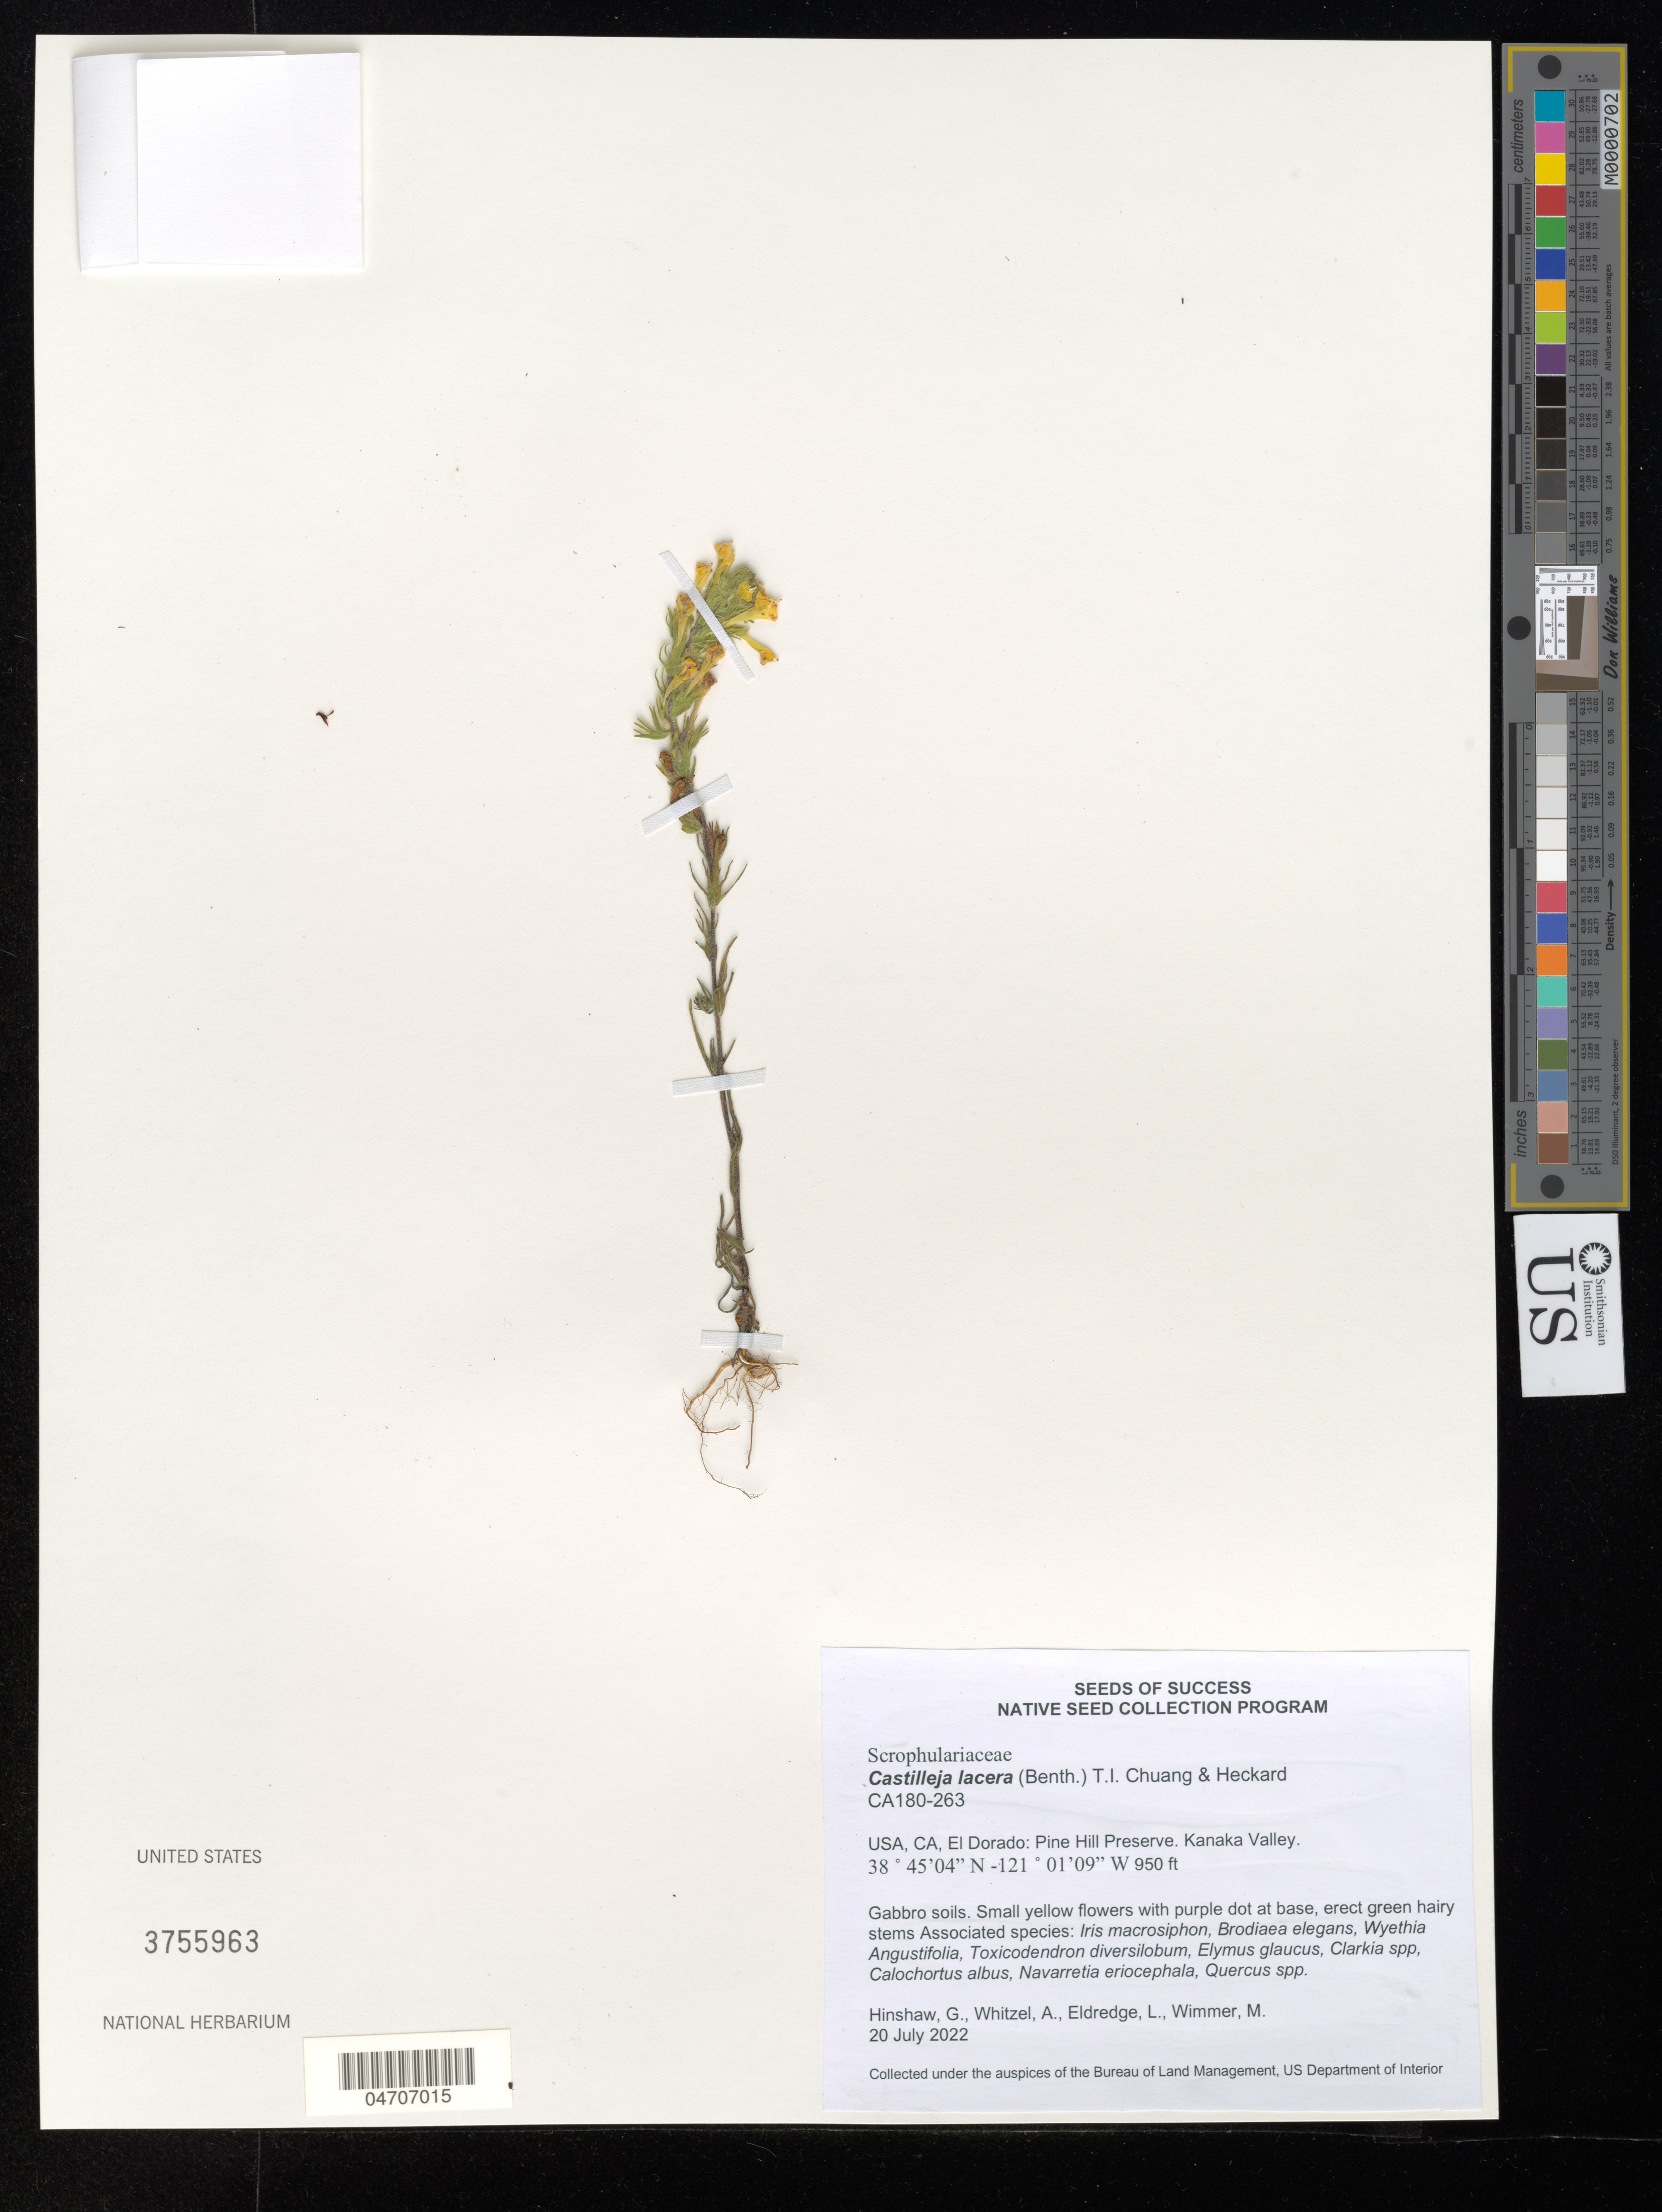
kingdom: Plantae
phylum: Tracheophyta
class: Magnoliopsida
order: Lamiales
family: Orobanchaceae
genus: Castilleja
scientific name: Castilleja lacera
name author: (Benth.) T.I. Chuang & Heckard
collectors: G. Hinshaw, A. Whitzel, L. Eldredge & E. Guerra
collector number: CA180-263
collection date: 2022-07-20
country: United States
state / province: California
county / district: El Dorado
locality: El Dorado: Pine Hill Preserve. Kanaka Valley.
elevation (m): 290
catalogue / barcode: US 3755963